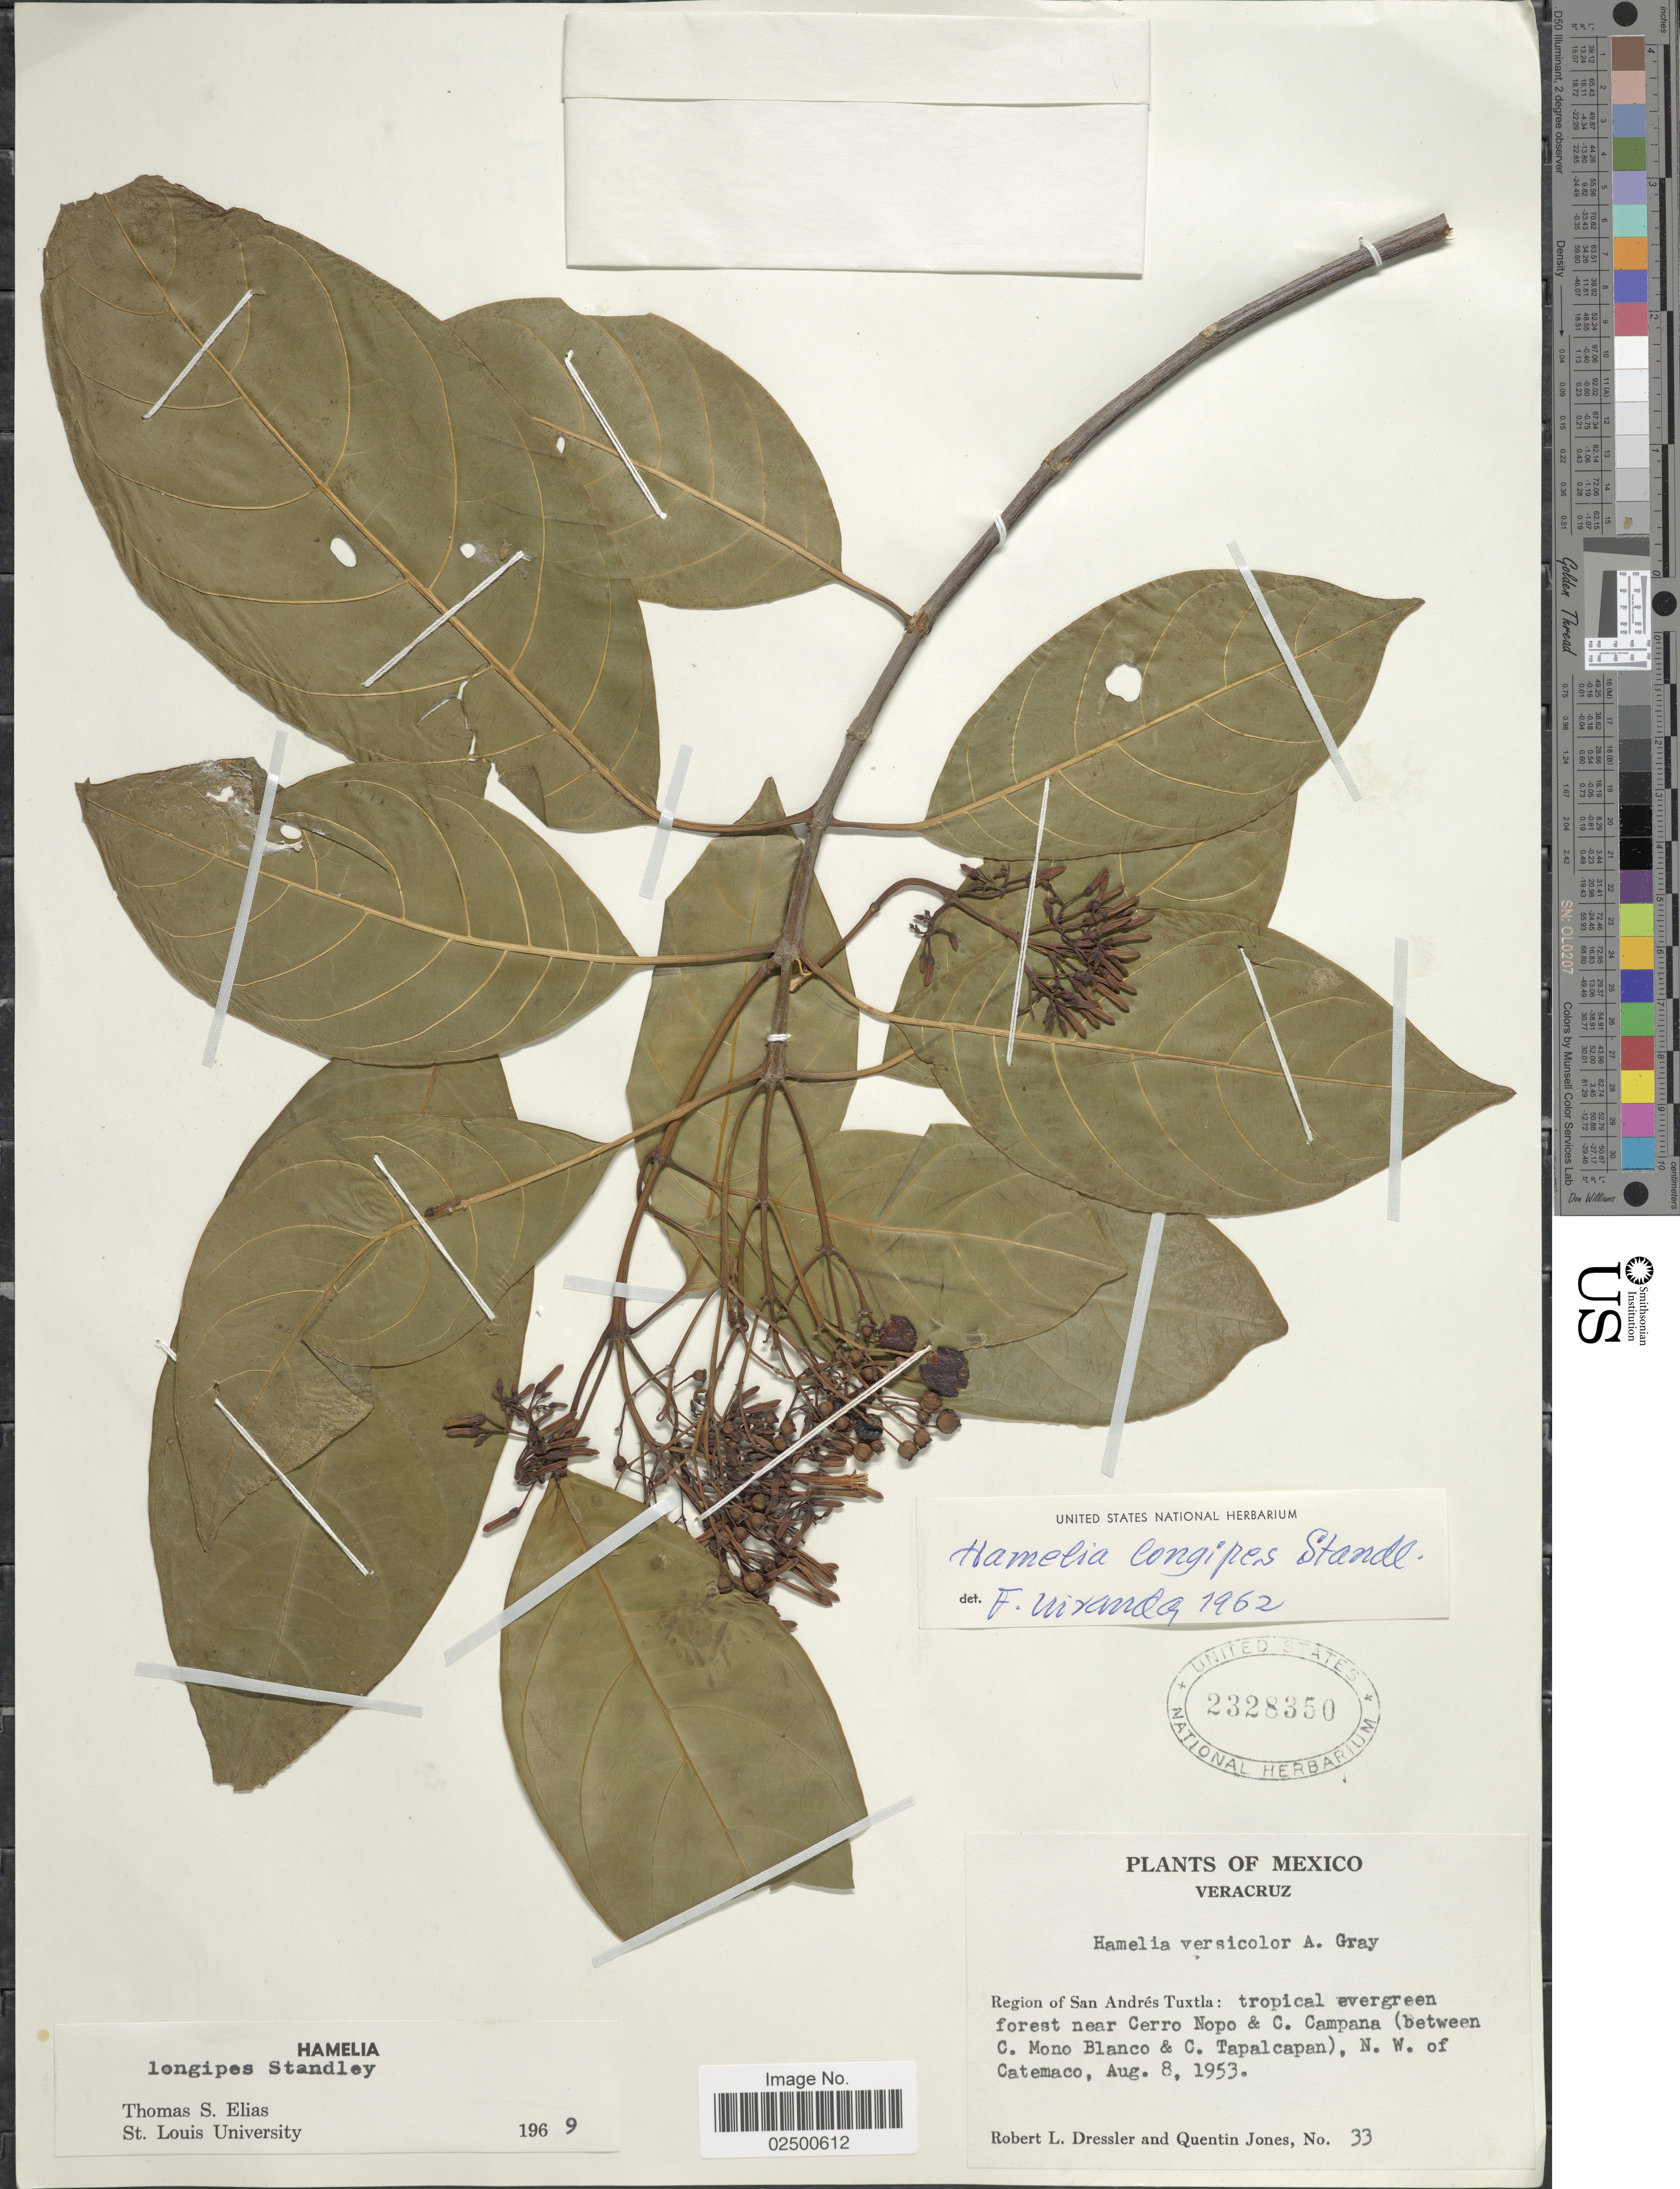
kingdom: Plantae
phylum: Tracheophyta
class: Magnoliopsida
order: Gentianales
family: Rubiaceae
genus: Hamelia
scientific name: Hamelia longipes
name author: Standl.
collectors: R. Dressler & Q. Jones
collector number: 33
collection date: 1953-08-08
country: Mexico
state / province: Veracruz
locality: Veracruz. Region of San Andres Tuxtla: tropical evergreen forest near Cerro Nopo & C. Campana (between C. Mono Blanco & C. Tapalcapan), N.W. of Catemaco.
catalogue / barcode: US 2328350